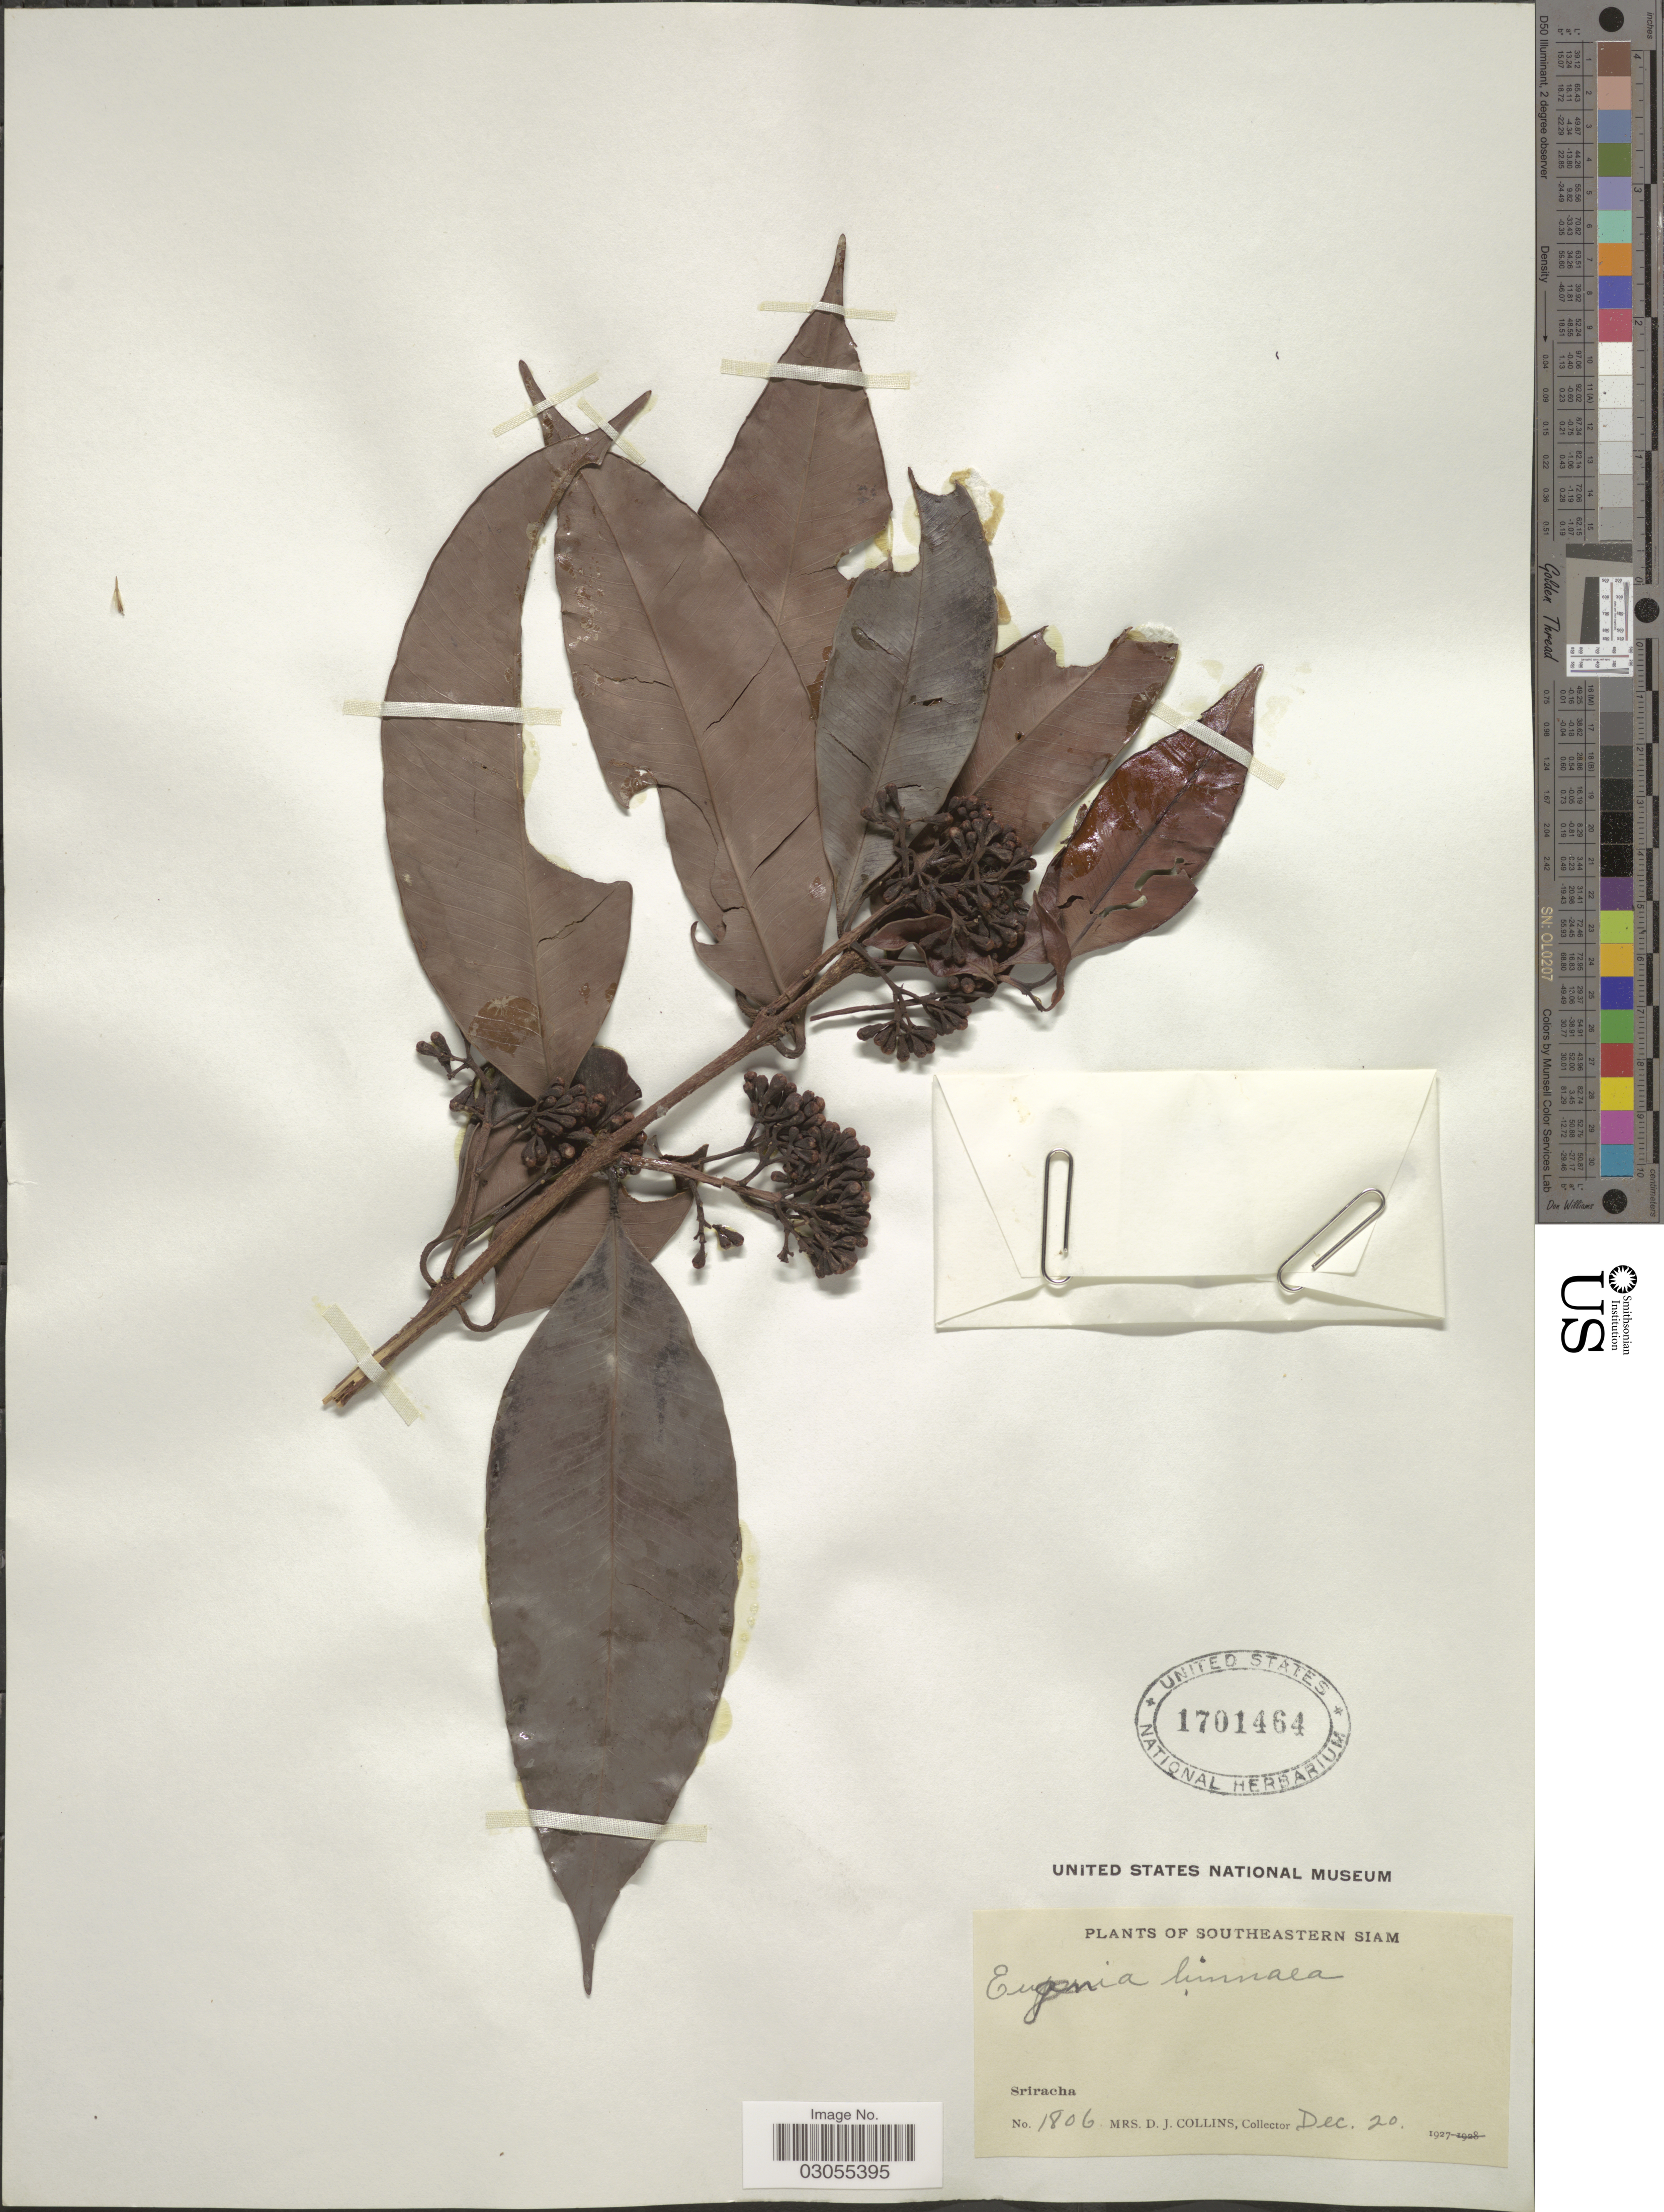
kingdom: Plantae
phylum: Tracheophyta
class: Magnoliopsida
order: Myrtales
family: Myrtaceae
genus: Syzygium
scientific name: Syzygium oblatum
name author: (Roxb.) Wall. ex A.M. Cowan & Cowan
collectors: Mrs. D. J. Collins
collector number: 1806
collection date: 1927-12-20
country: Thailand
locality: Southeastern Siam. Sriracha.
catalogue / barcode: US 1701464